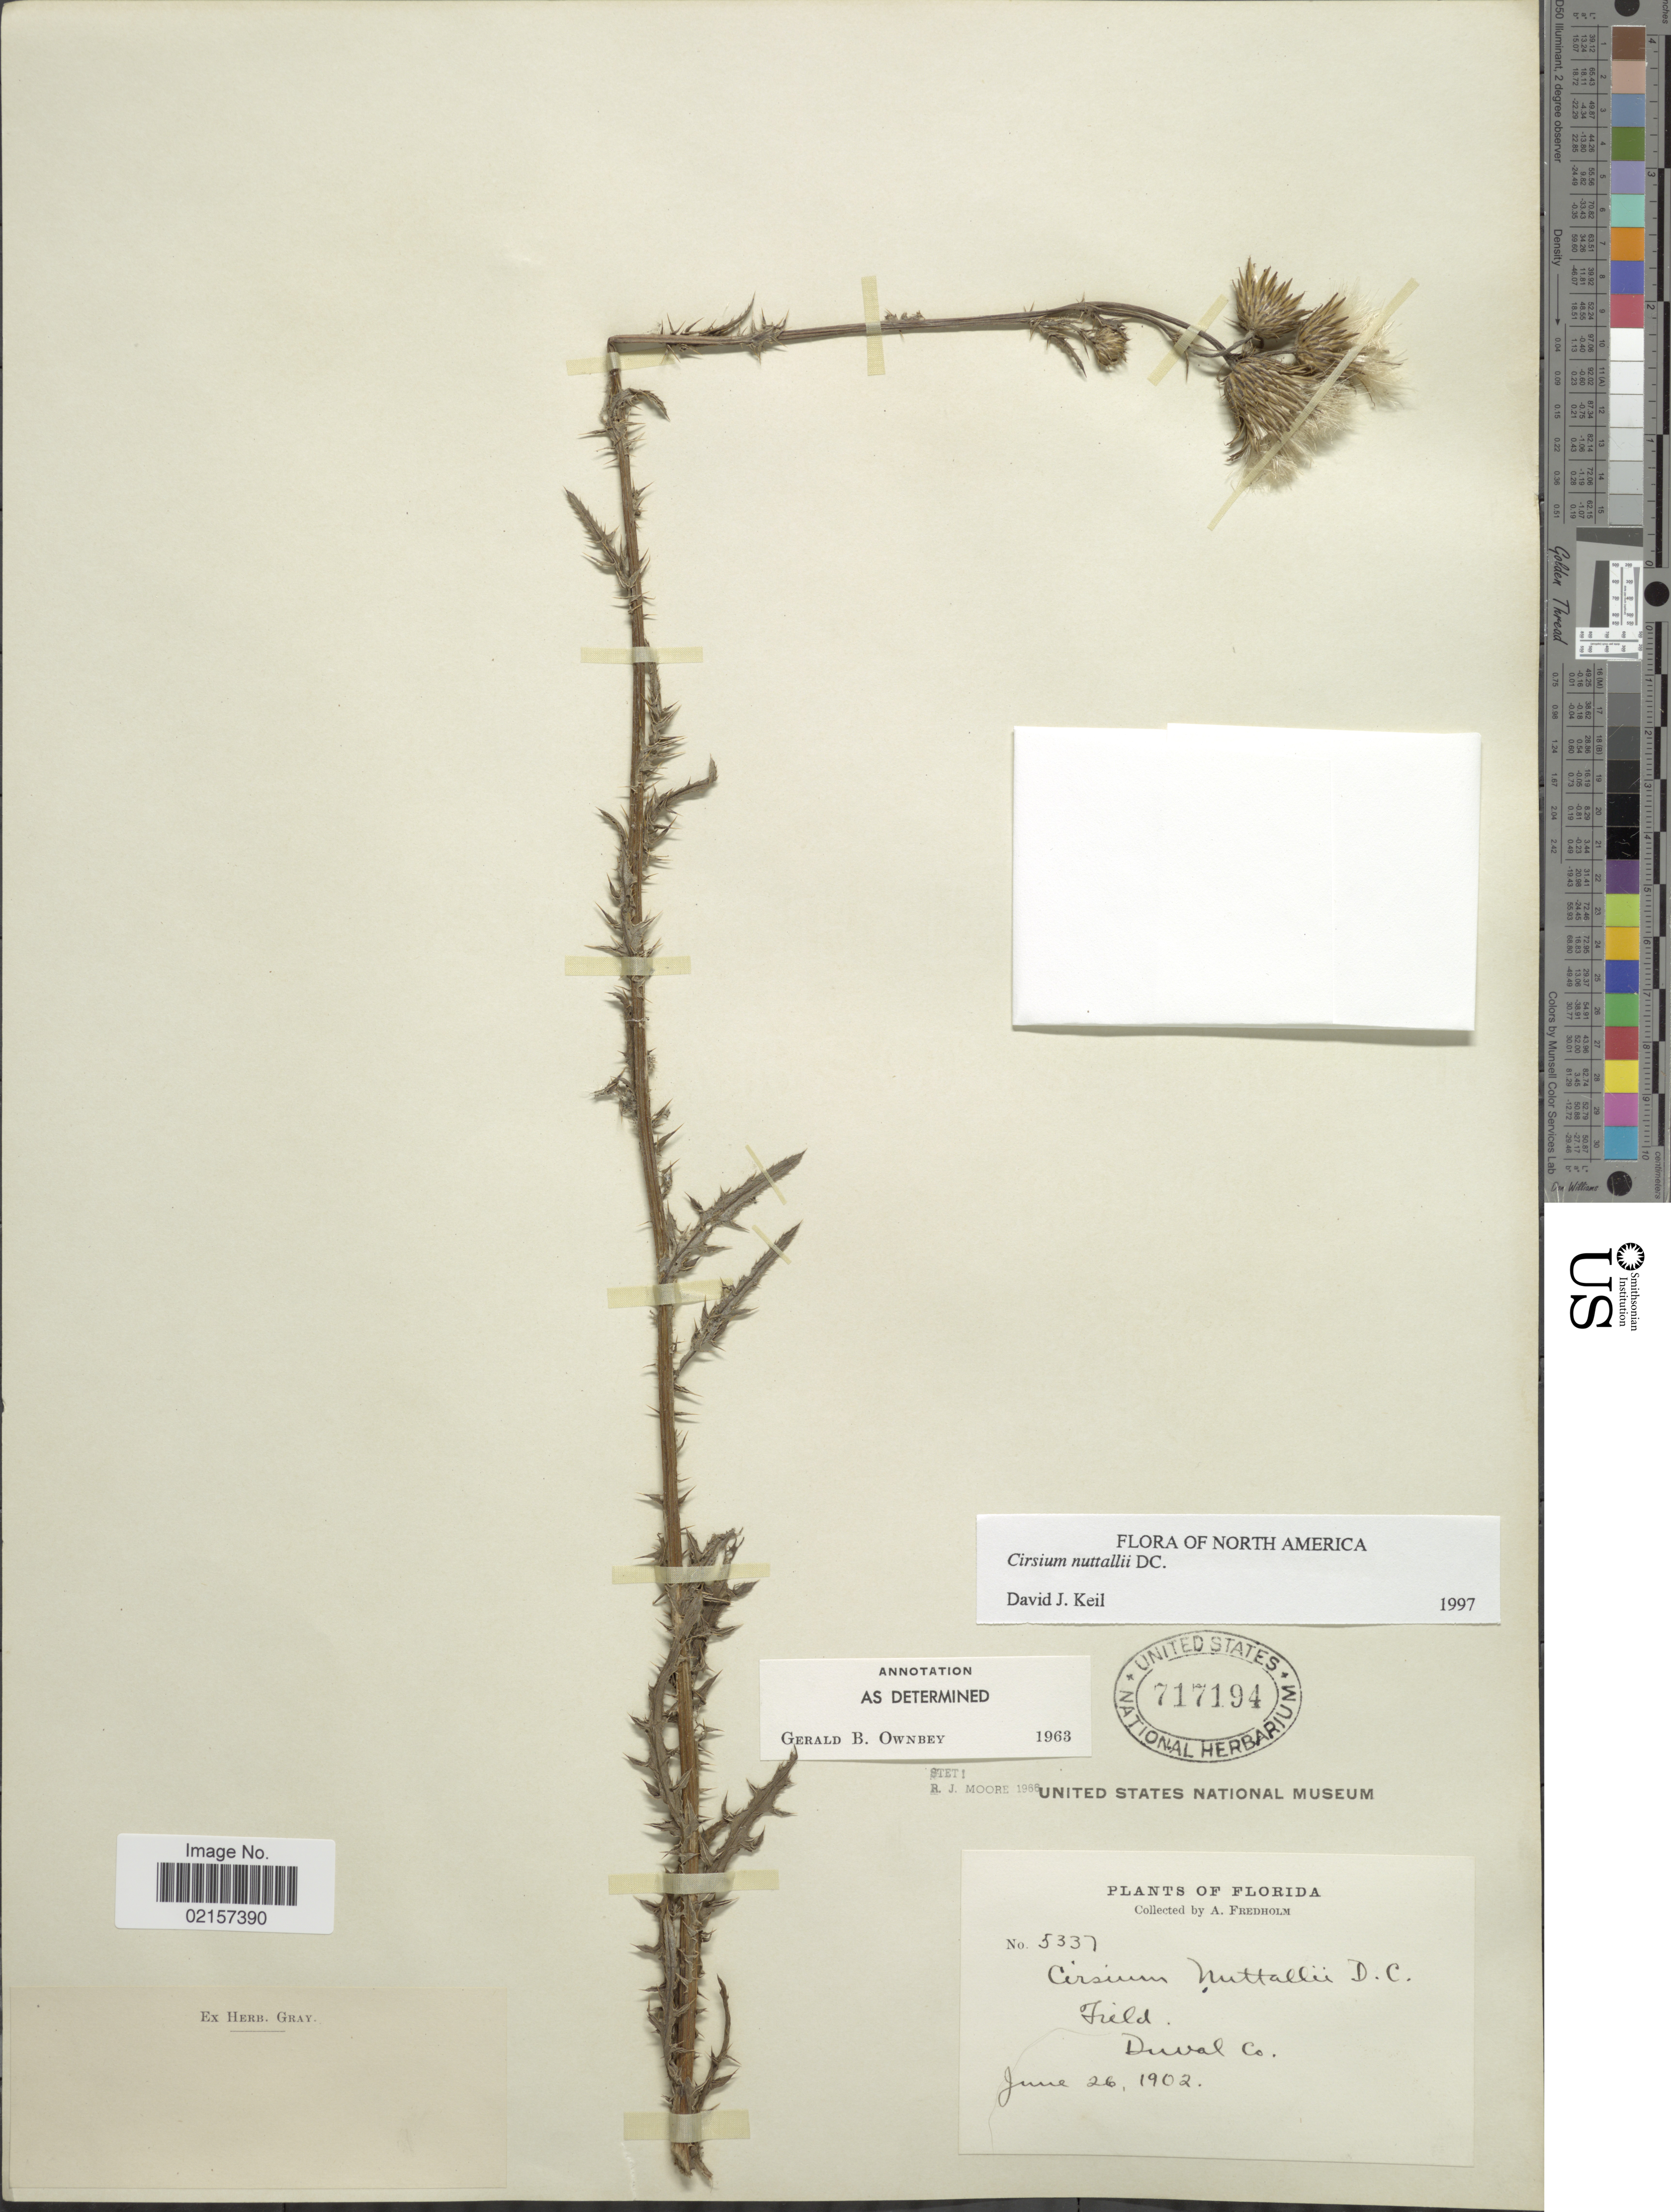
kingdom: Plantae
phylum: Tracheophyta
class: Magnoliopsida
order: Asterales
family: Asteraceae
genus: Cirsium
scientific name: Cirsium nuttali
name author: DC.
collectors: A. Fredholm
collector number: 5337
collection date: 1902-06-26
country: United States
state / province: Florida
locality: Field, Duval Co.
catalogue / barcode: US 717194